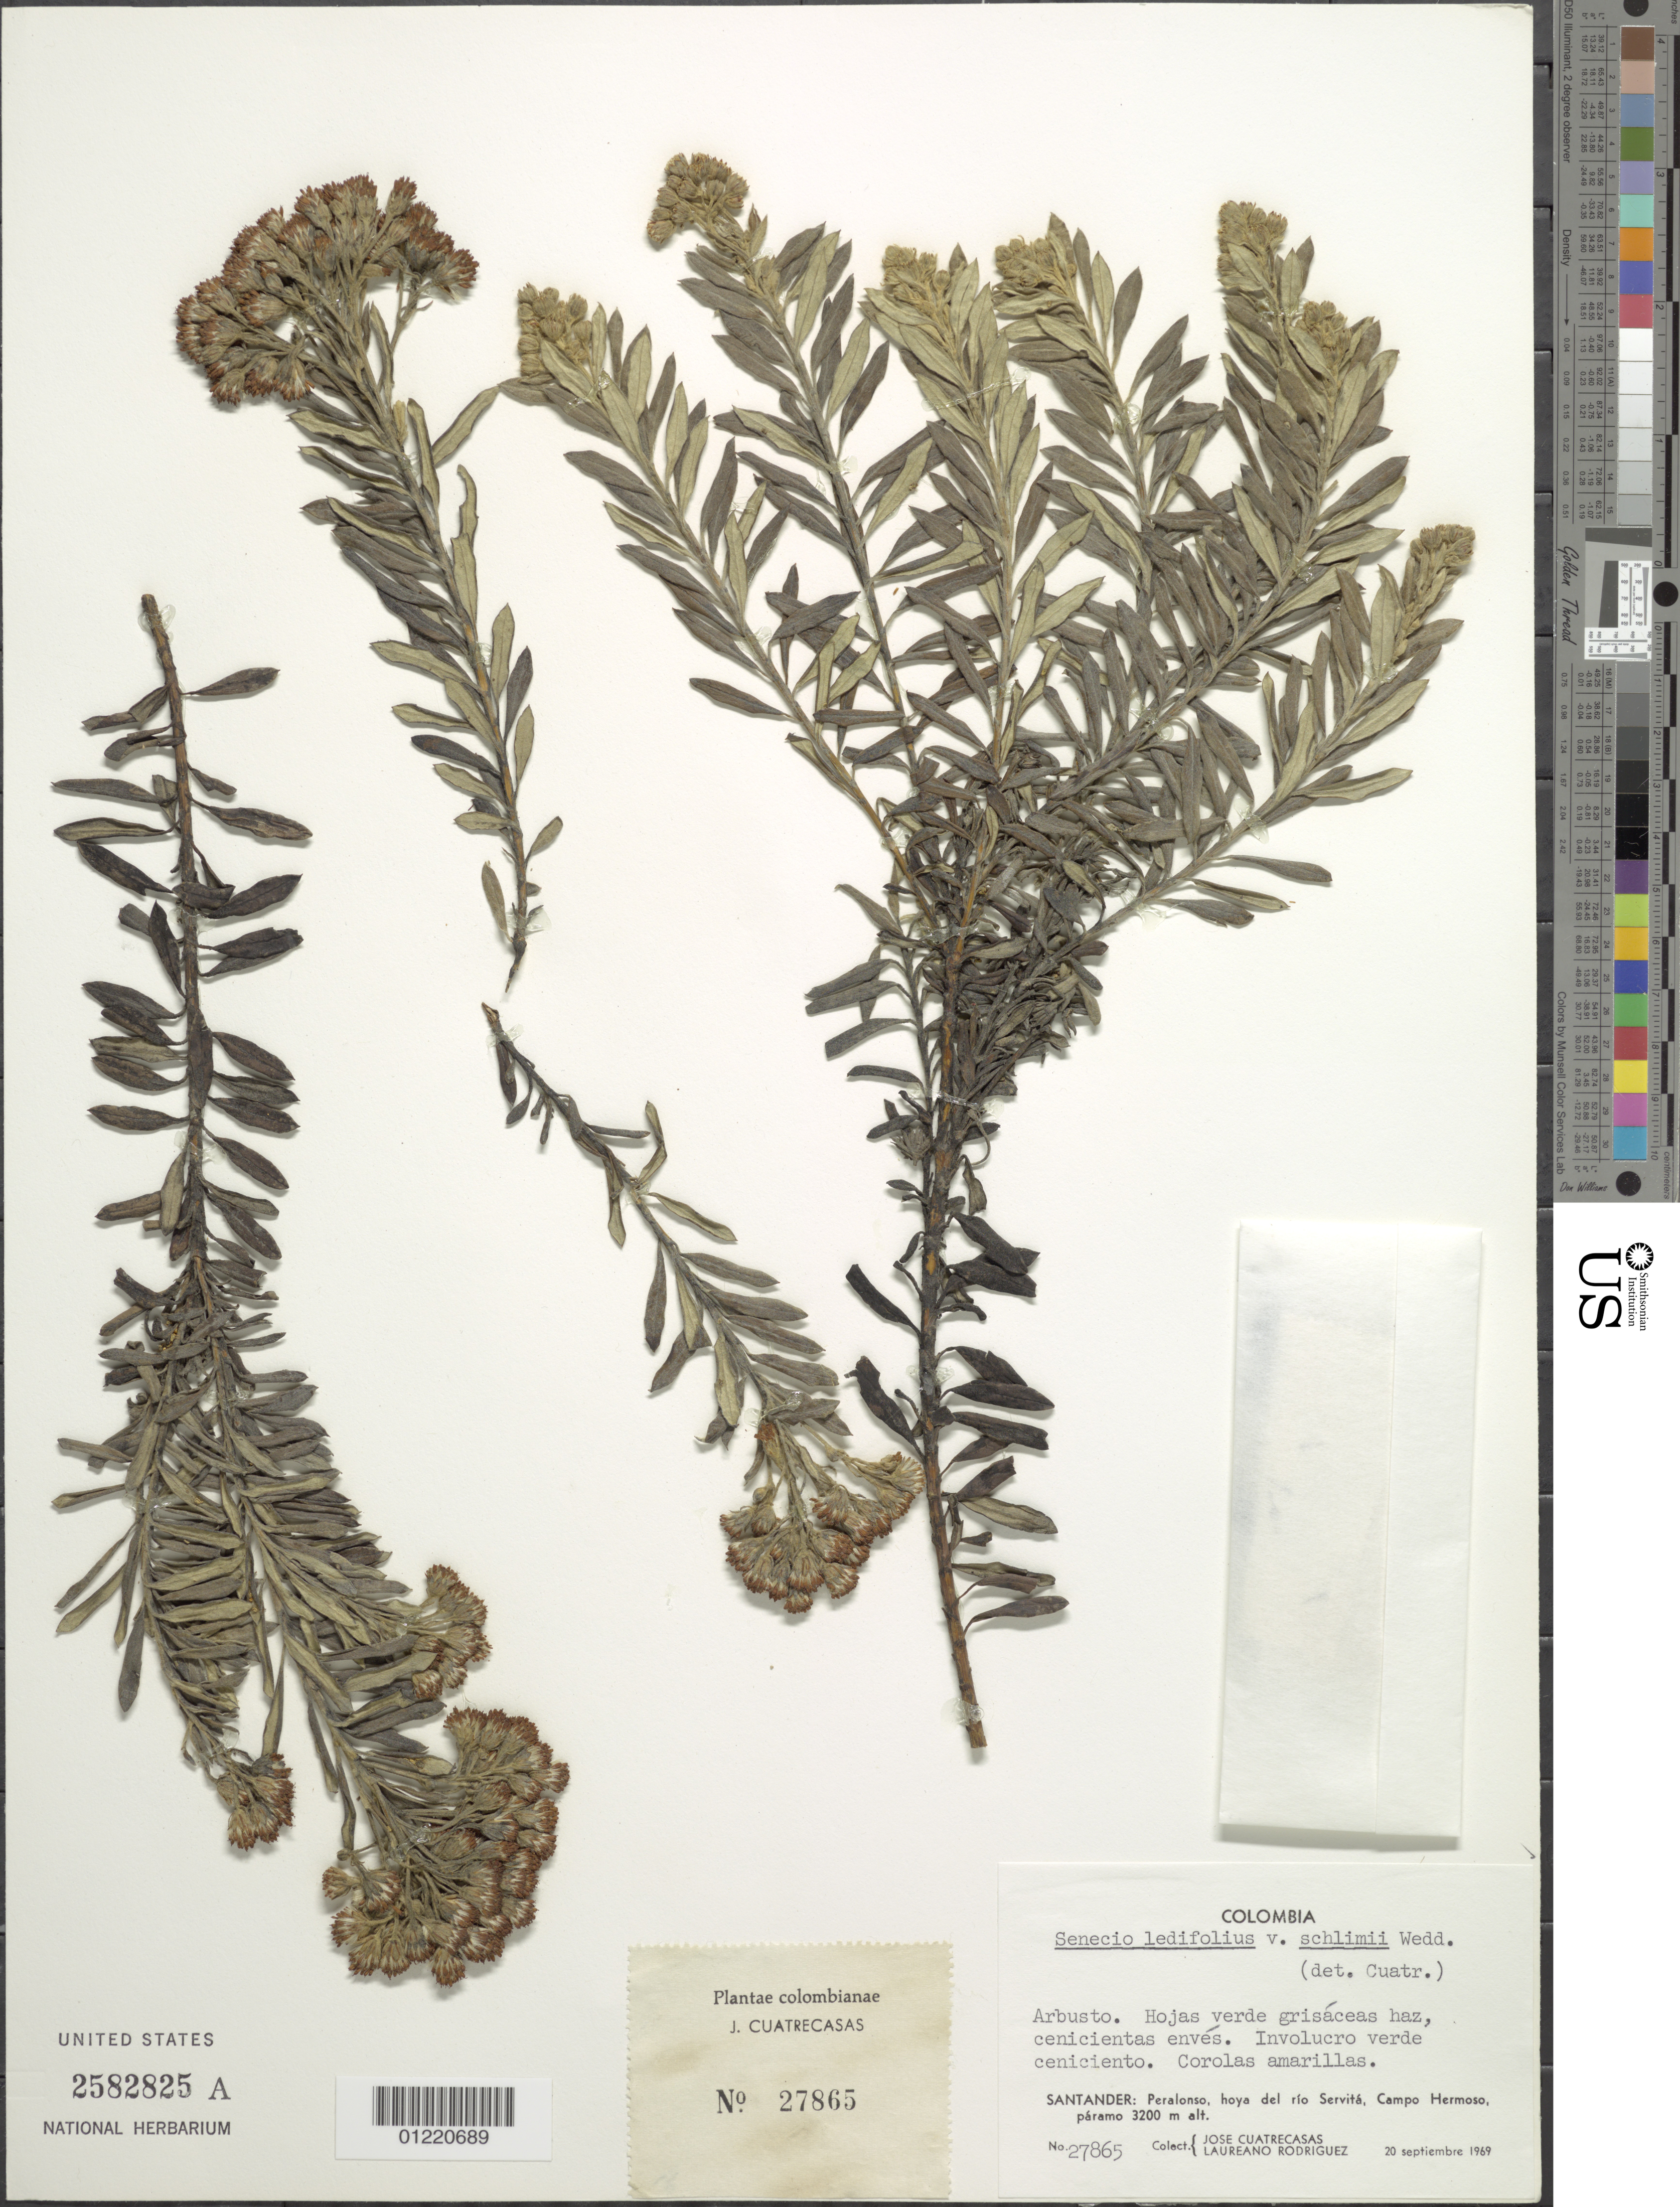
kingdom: Plantae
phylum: Tracheophyta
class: Magnoliopsida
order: Asterales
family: Asteraceae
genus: Pentacalia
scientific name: Pentacalia ledifolia subsp. schlimii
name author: (Wedd.) Cuatrec.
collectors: J. Cuatrecasas & L. Rodriguez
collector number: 27865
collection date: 1969-09-20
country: Colombia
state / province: Santander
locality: Peralonso, hoya del rio Servita, Campo Hermoso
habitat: paramo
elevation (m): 3200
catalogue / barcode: US 2582825A